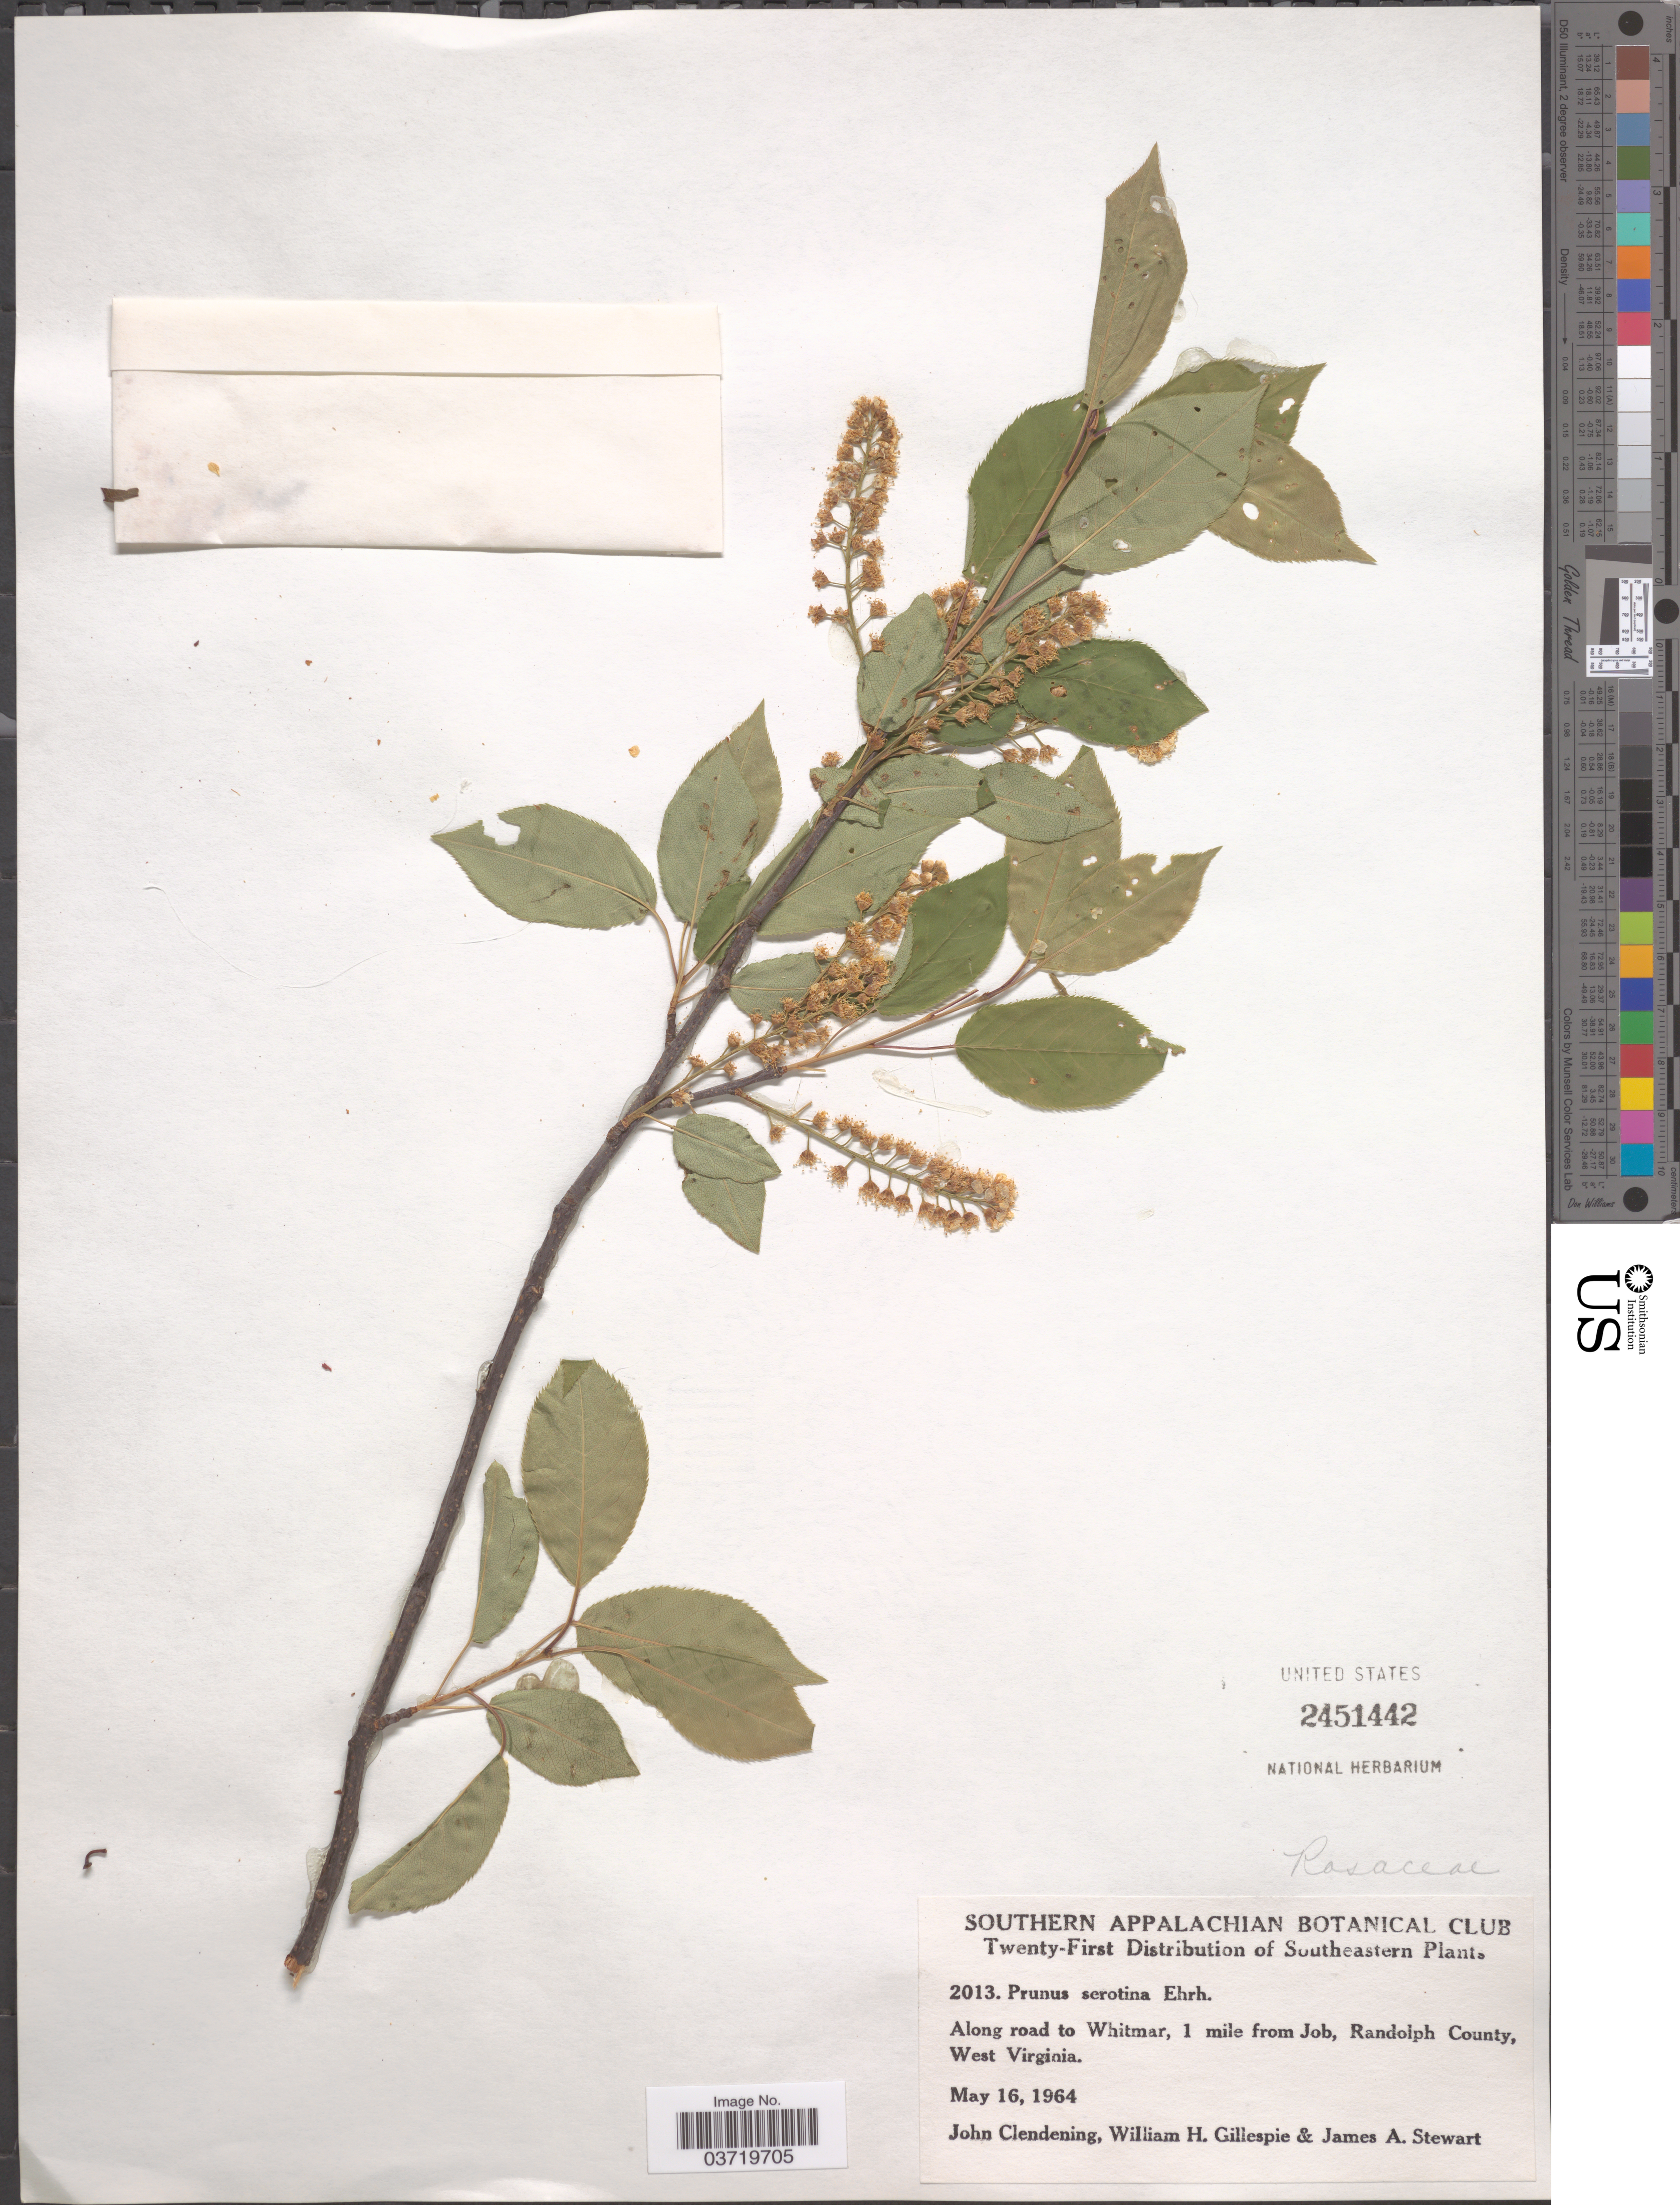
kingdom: Plantae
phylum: Tracheophyta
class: Magnoliopsida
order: Rosales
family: Rosaceae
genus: Prunus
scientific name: Prunus serotina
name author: Ehrh.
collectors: J. Clendening, W. Gillespie & J. A. Stewart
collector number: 2013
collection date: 1964-05-16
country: United States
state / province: West Virginia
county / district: Randolph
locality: Southeastern. Along road to Whitmar, 1 mile from Job, Randolph County.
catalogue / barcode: US 2451442